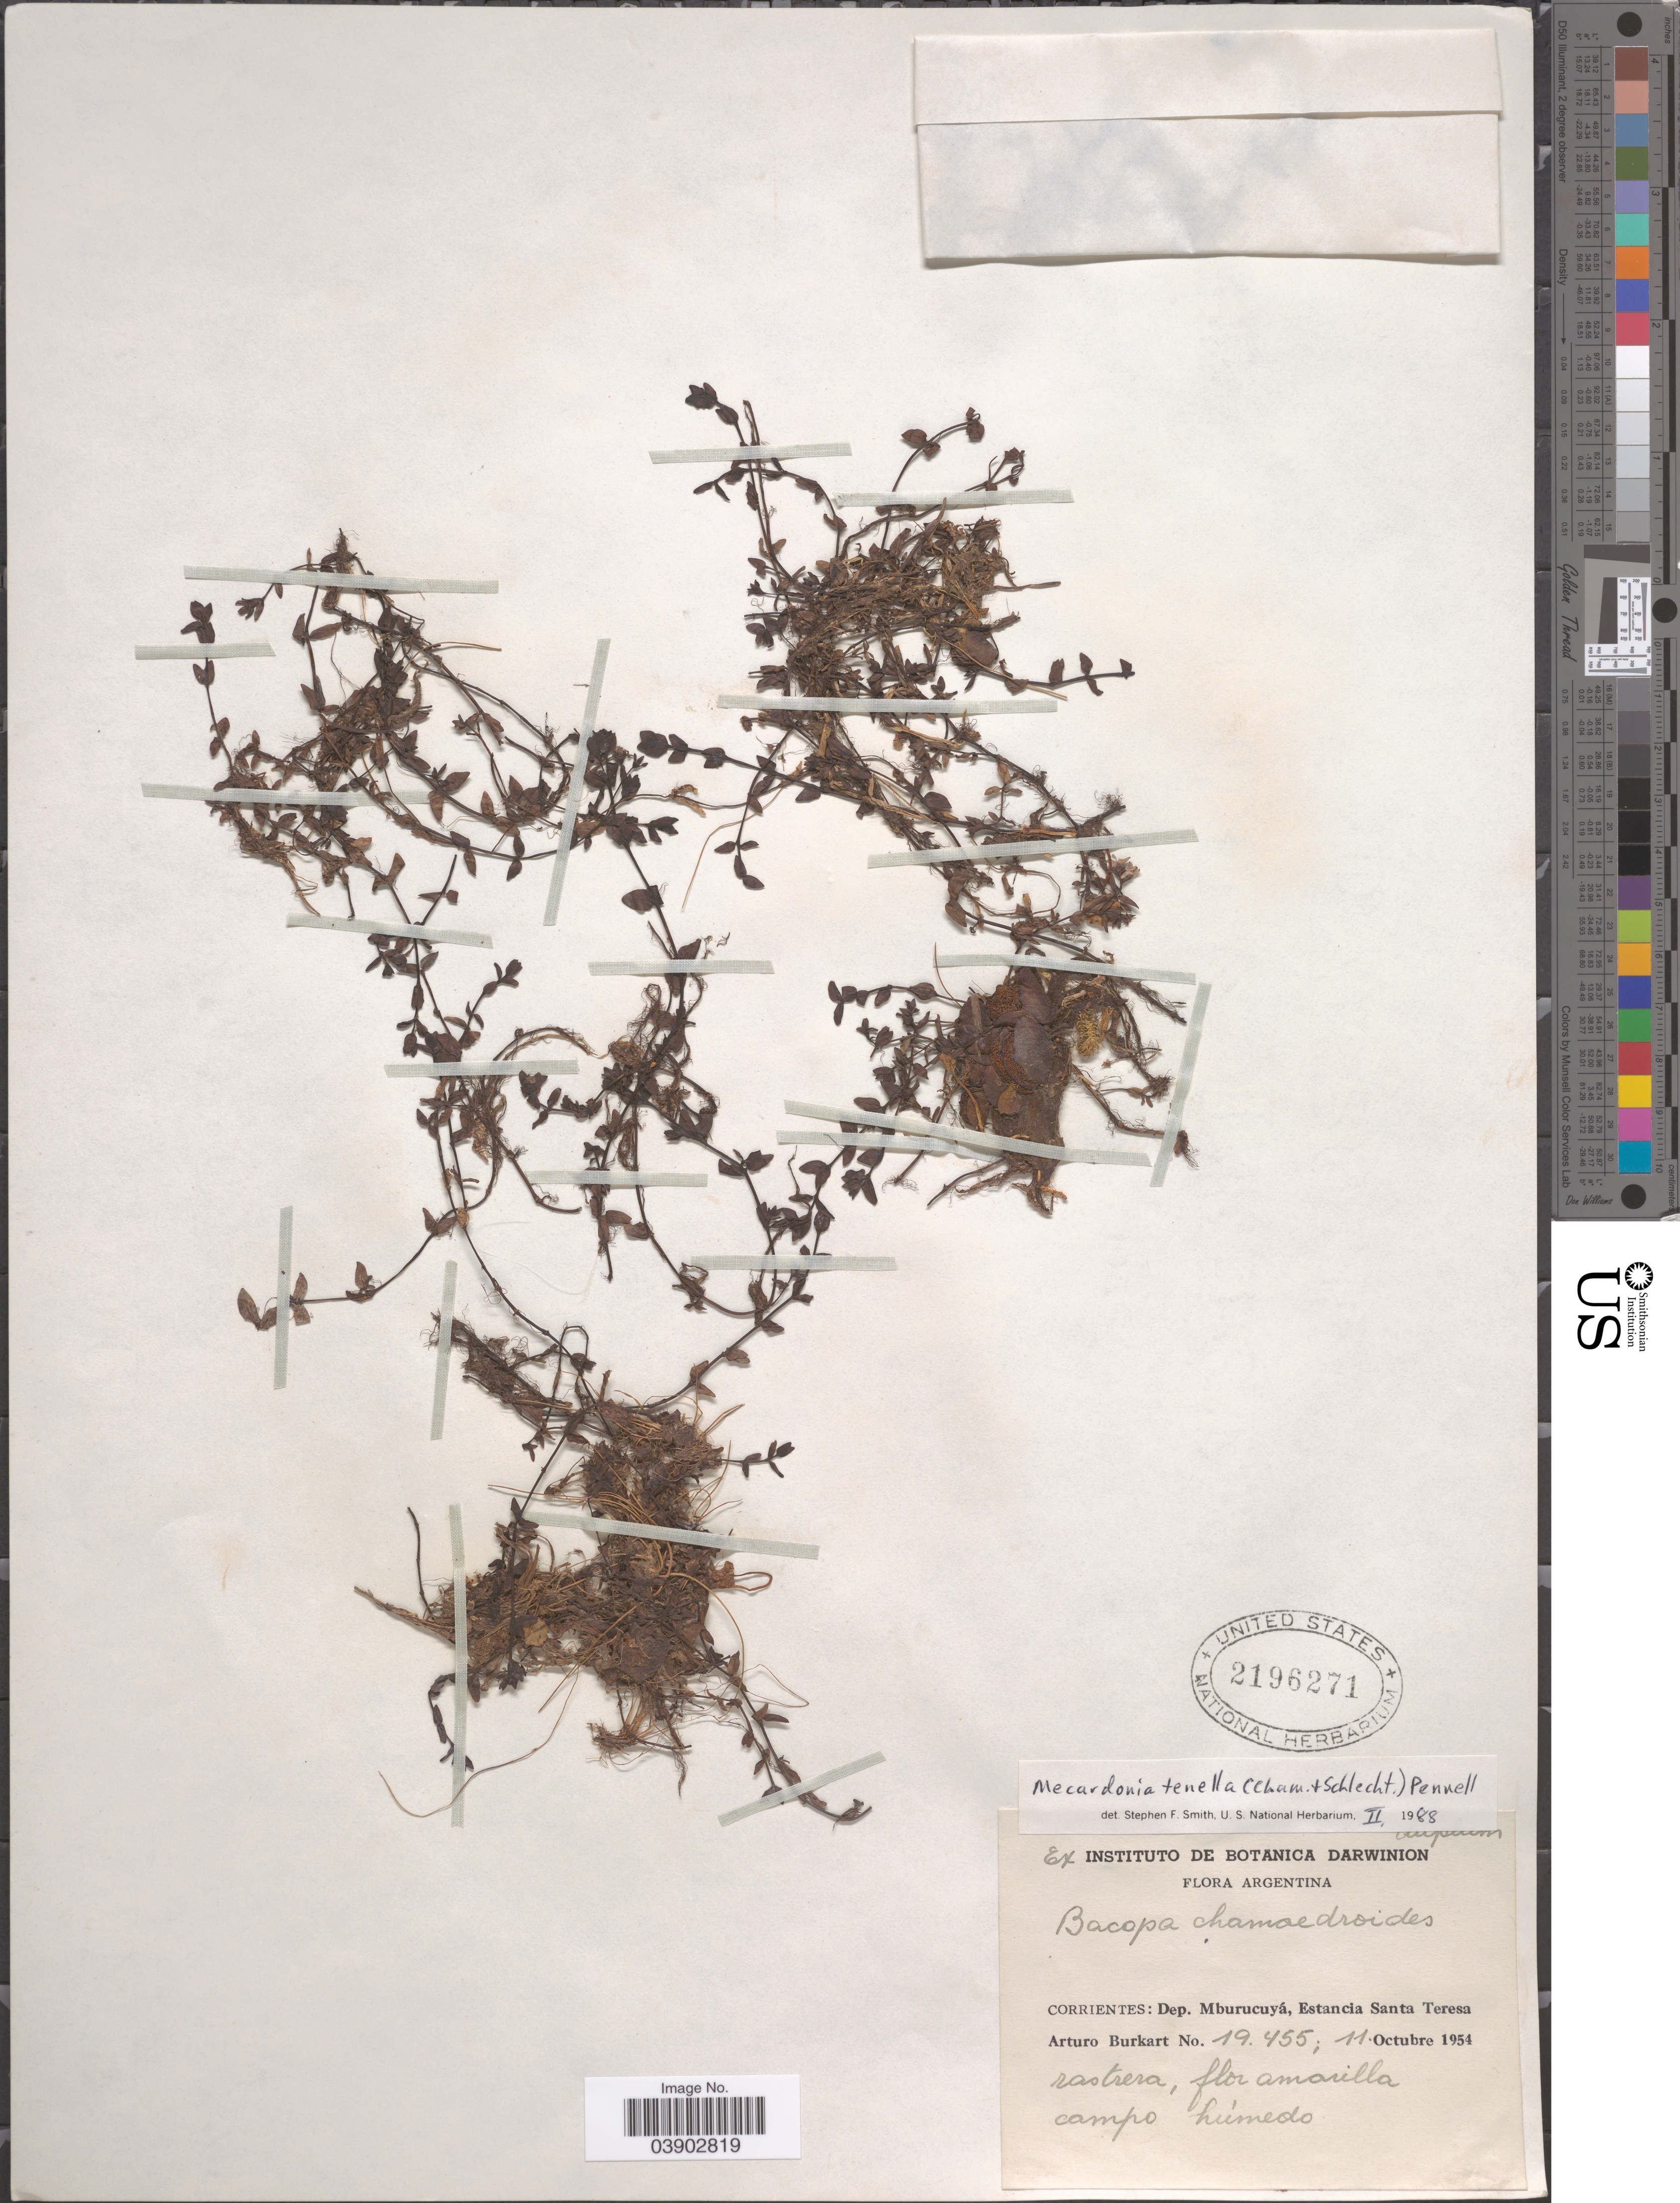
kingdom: Plantae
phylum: Tracheophyta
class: Magnoliopsida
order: Lamiales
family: Plantaginaceae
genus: Mecardonia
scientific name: Mecardonia tenella var. tenella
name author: (Cham. & Schltdl.) Pennell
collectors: A. E. Burkart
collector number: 19455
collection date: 1954-10-11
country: Argentina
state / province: Corrientes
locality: Dep. Mburucuyá: Estancia Santa Teresa.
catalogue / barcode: US 2196271